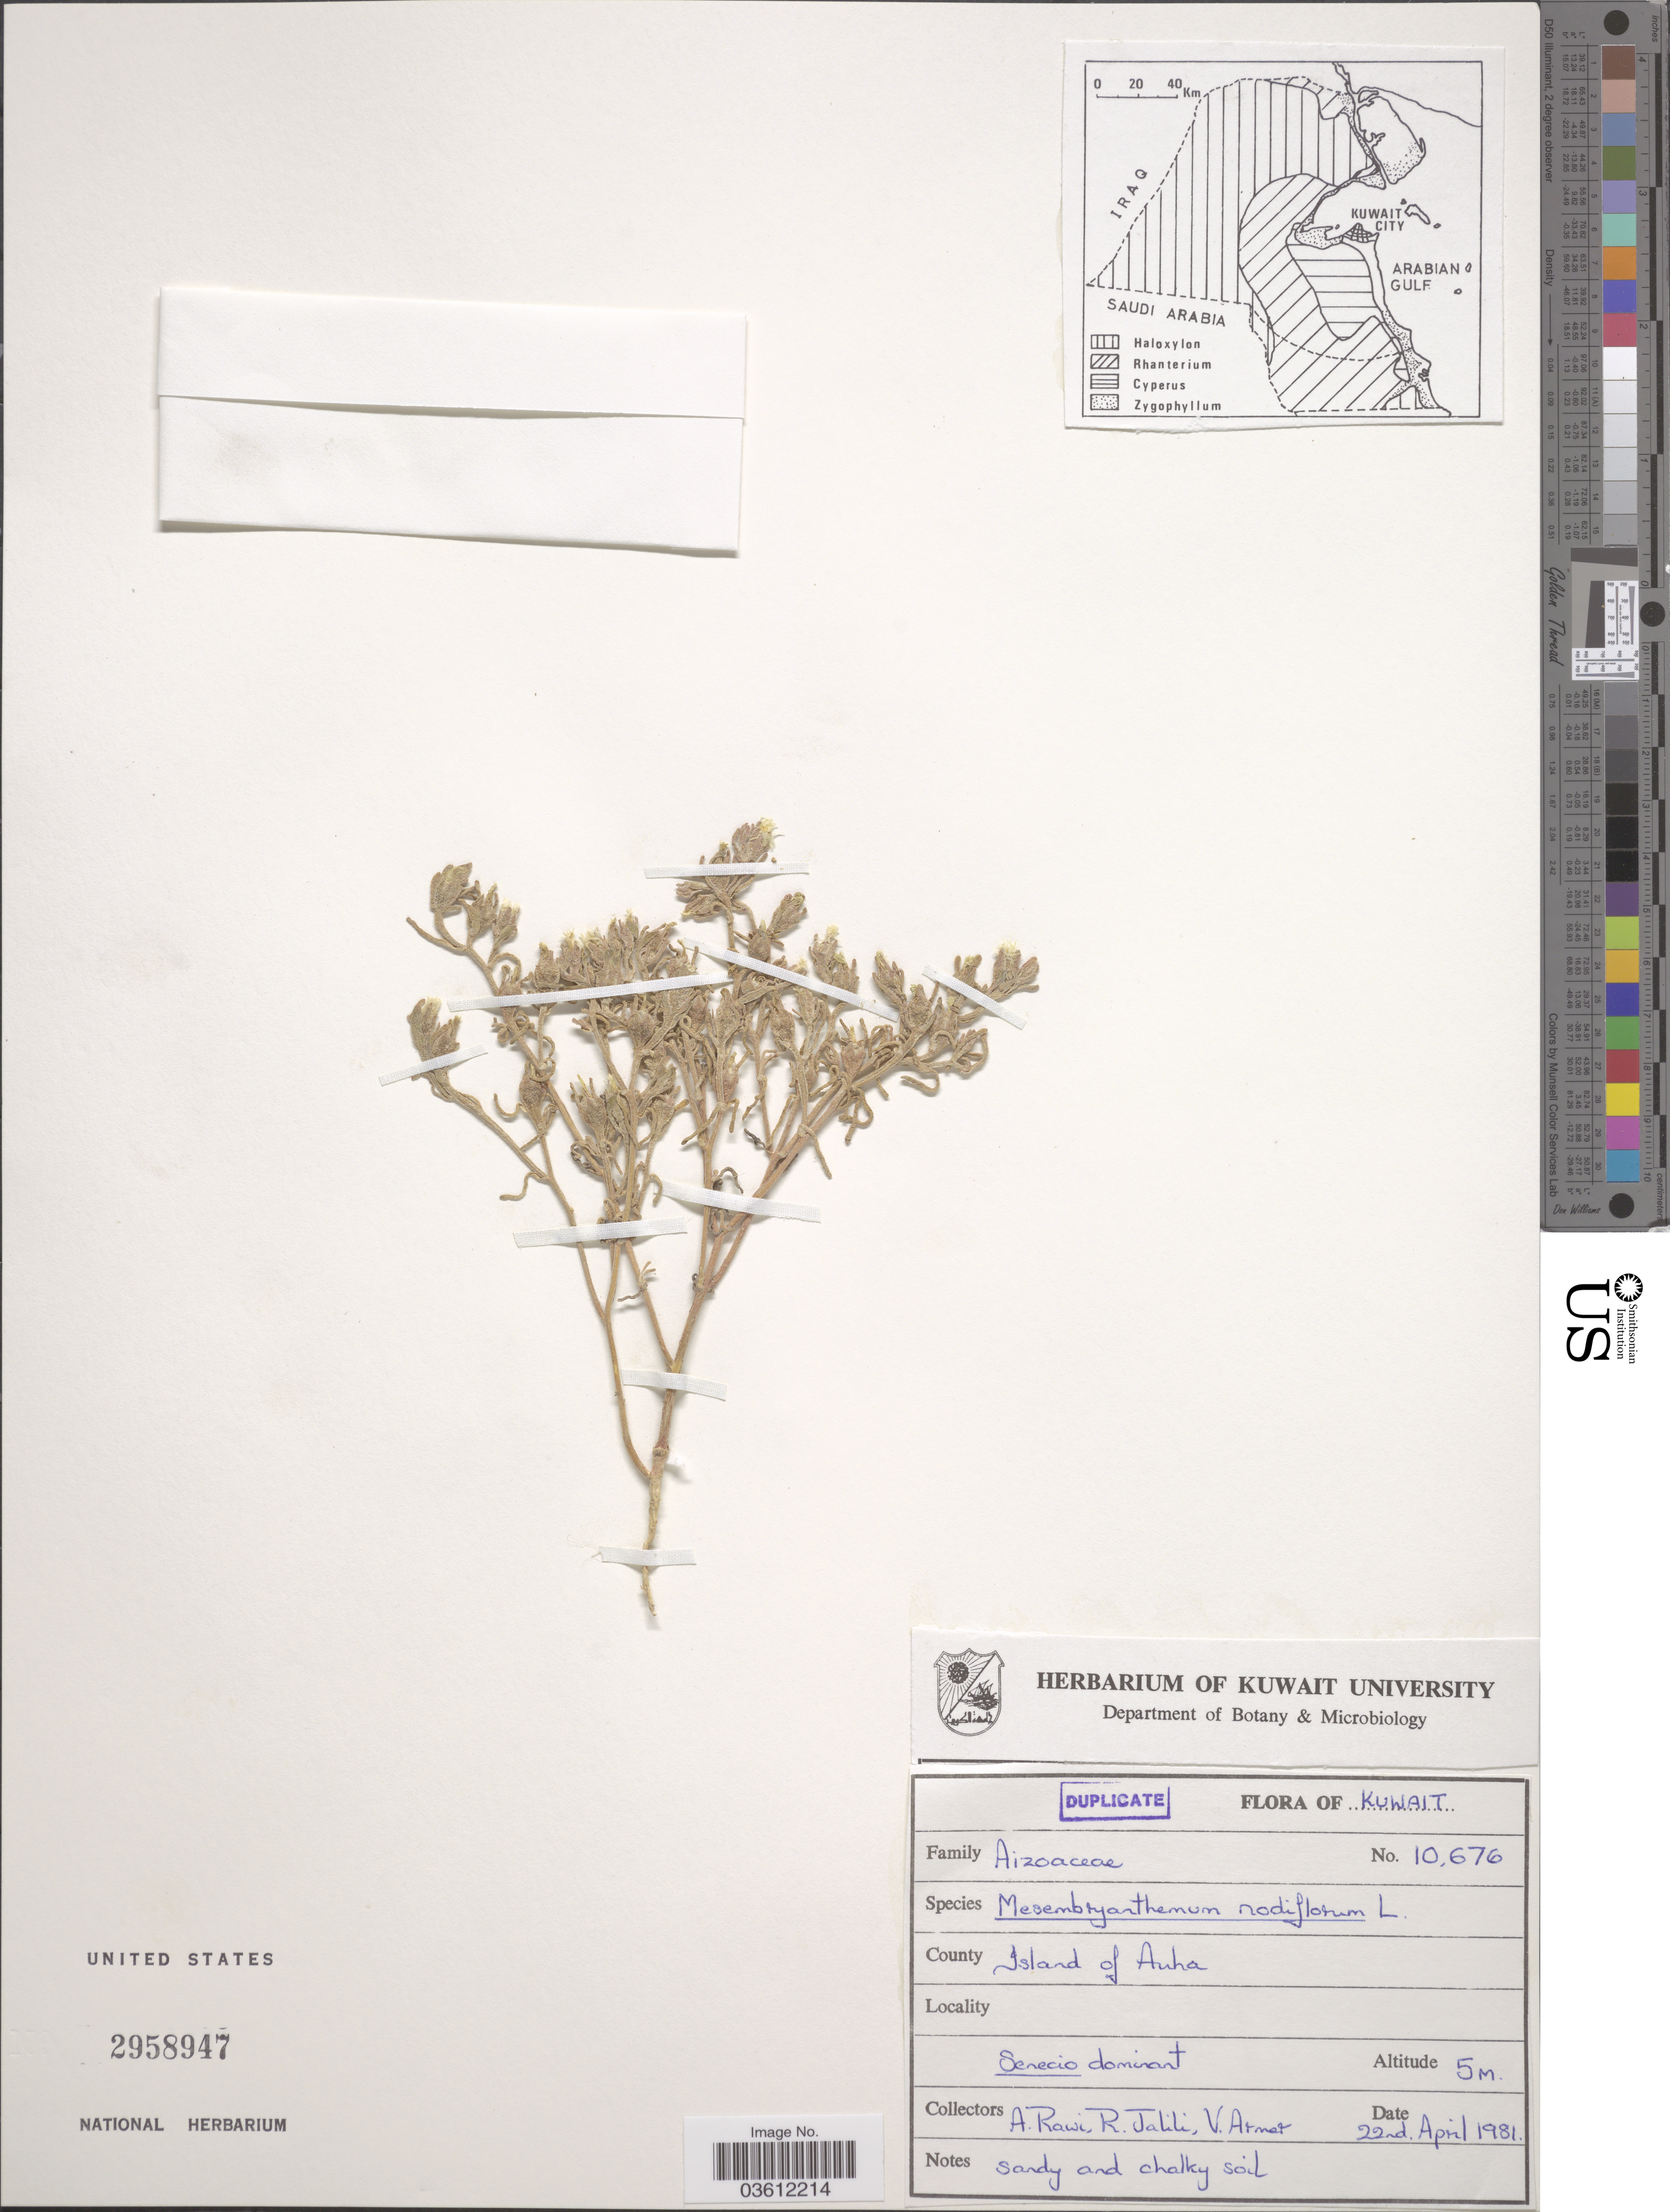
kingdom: Plantae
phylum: Tracheophyta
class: Magnoliopsida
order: Caryophyllales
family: Aizoaceae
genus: Mesembryanthemum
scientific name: Mesembryanthemum nodiflorum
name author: L.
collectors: A. Rawi, R. Jalili & V. Armet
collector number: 10676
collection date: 1981-04-22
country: Kuwait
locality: County Island of Auha.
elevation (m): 5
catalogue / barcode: US 2958947